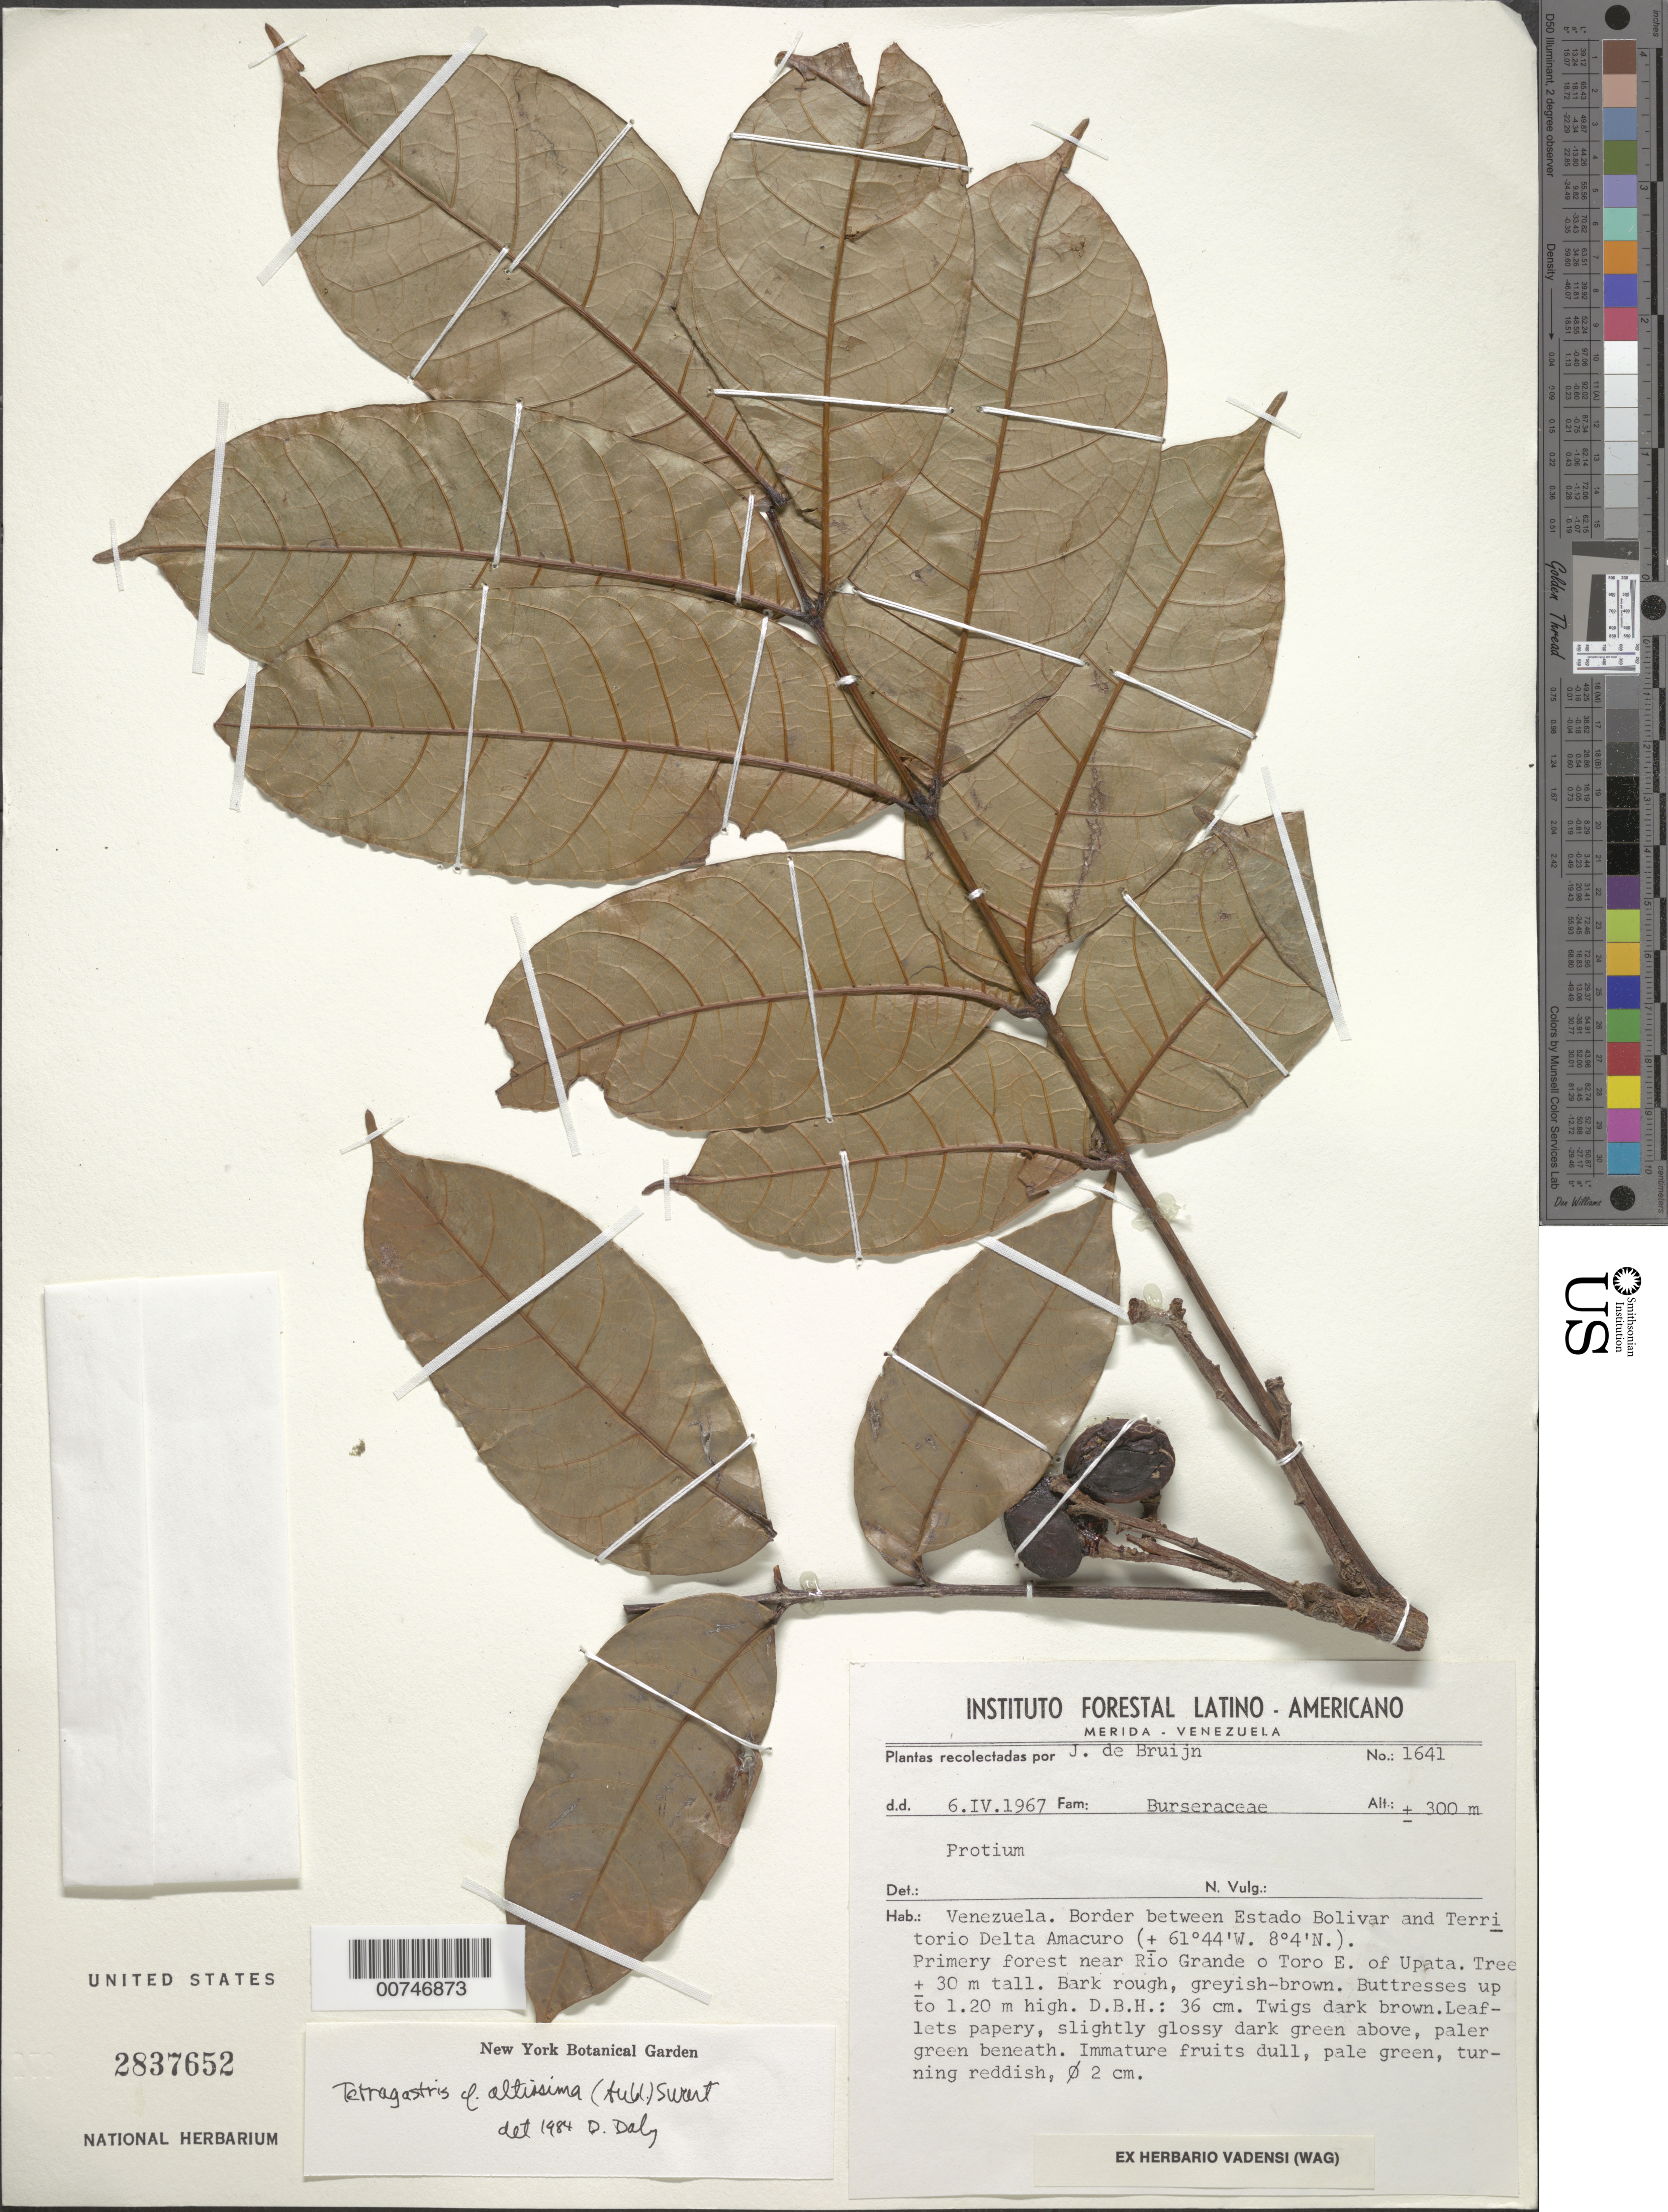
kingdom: Plantae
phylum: Tracheophyta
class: Magnoliopsida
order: Sapindales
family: Burseraceae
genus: Protium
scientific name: Protium altissimum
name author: (Aubl.) Marchand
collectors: J. Bruijn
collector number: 1641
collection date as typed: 6-Apr-67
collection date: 1967-04-06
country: Venezuela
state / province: Bolívar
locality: Estado Bolívar and Territorío Delta Amacuro border, near Río Grande o Toro, E of Upata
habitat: Primary forest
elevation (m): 300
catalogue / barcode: US 2837652